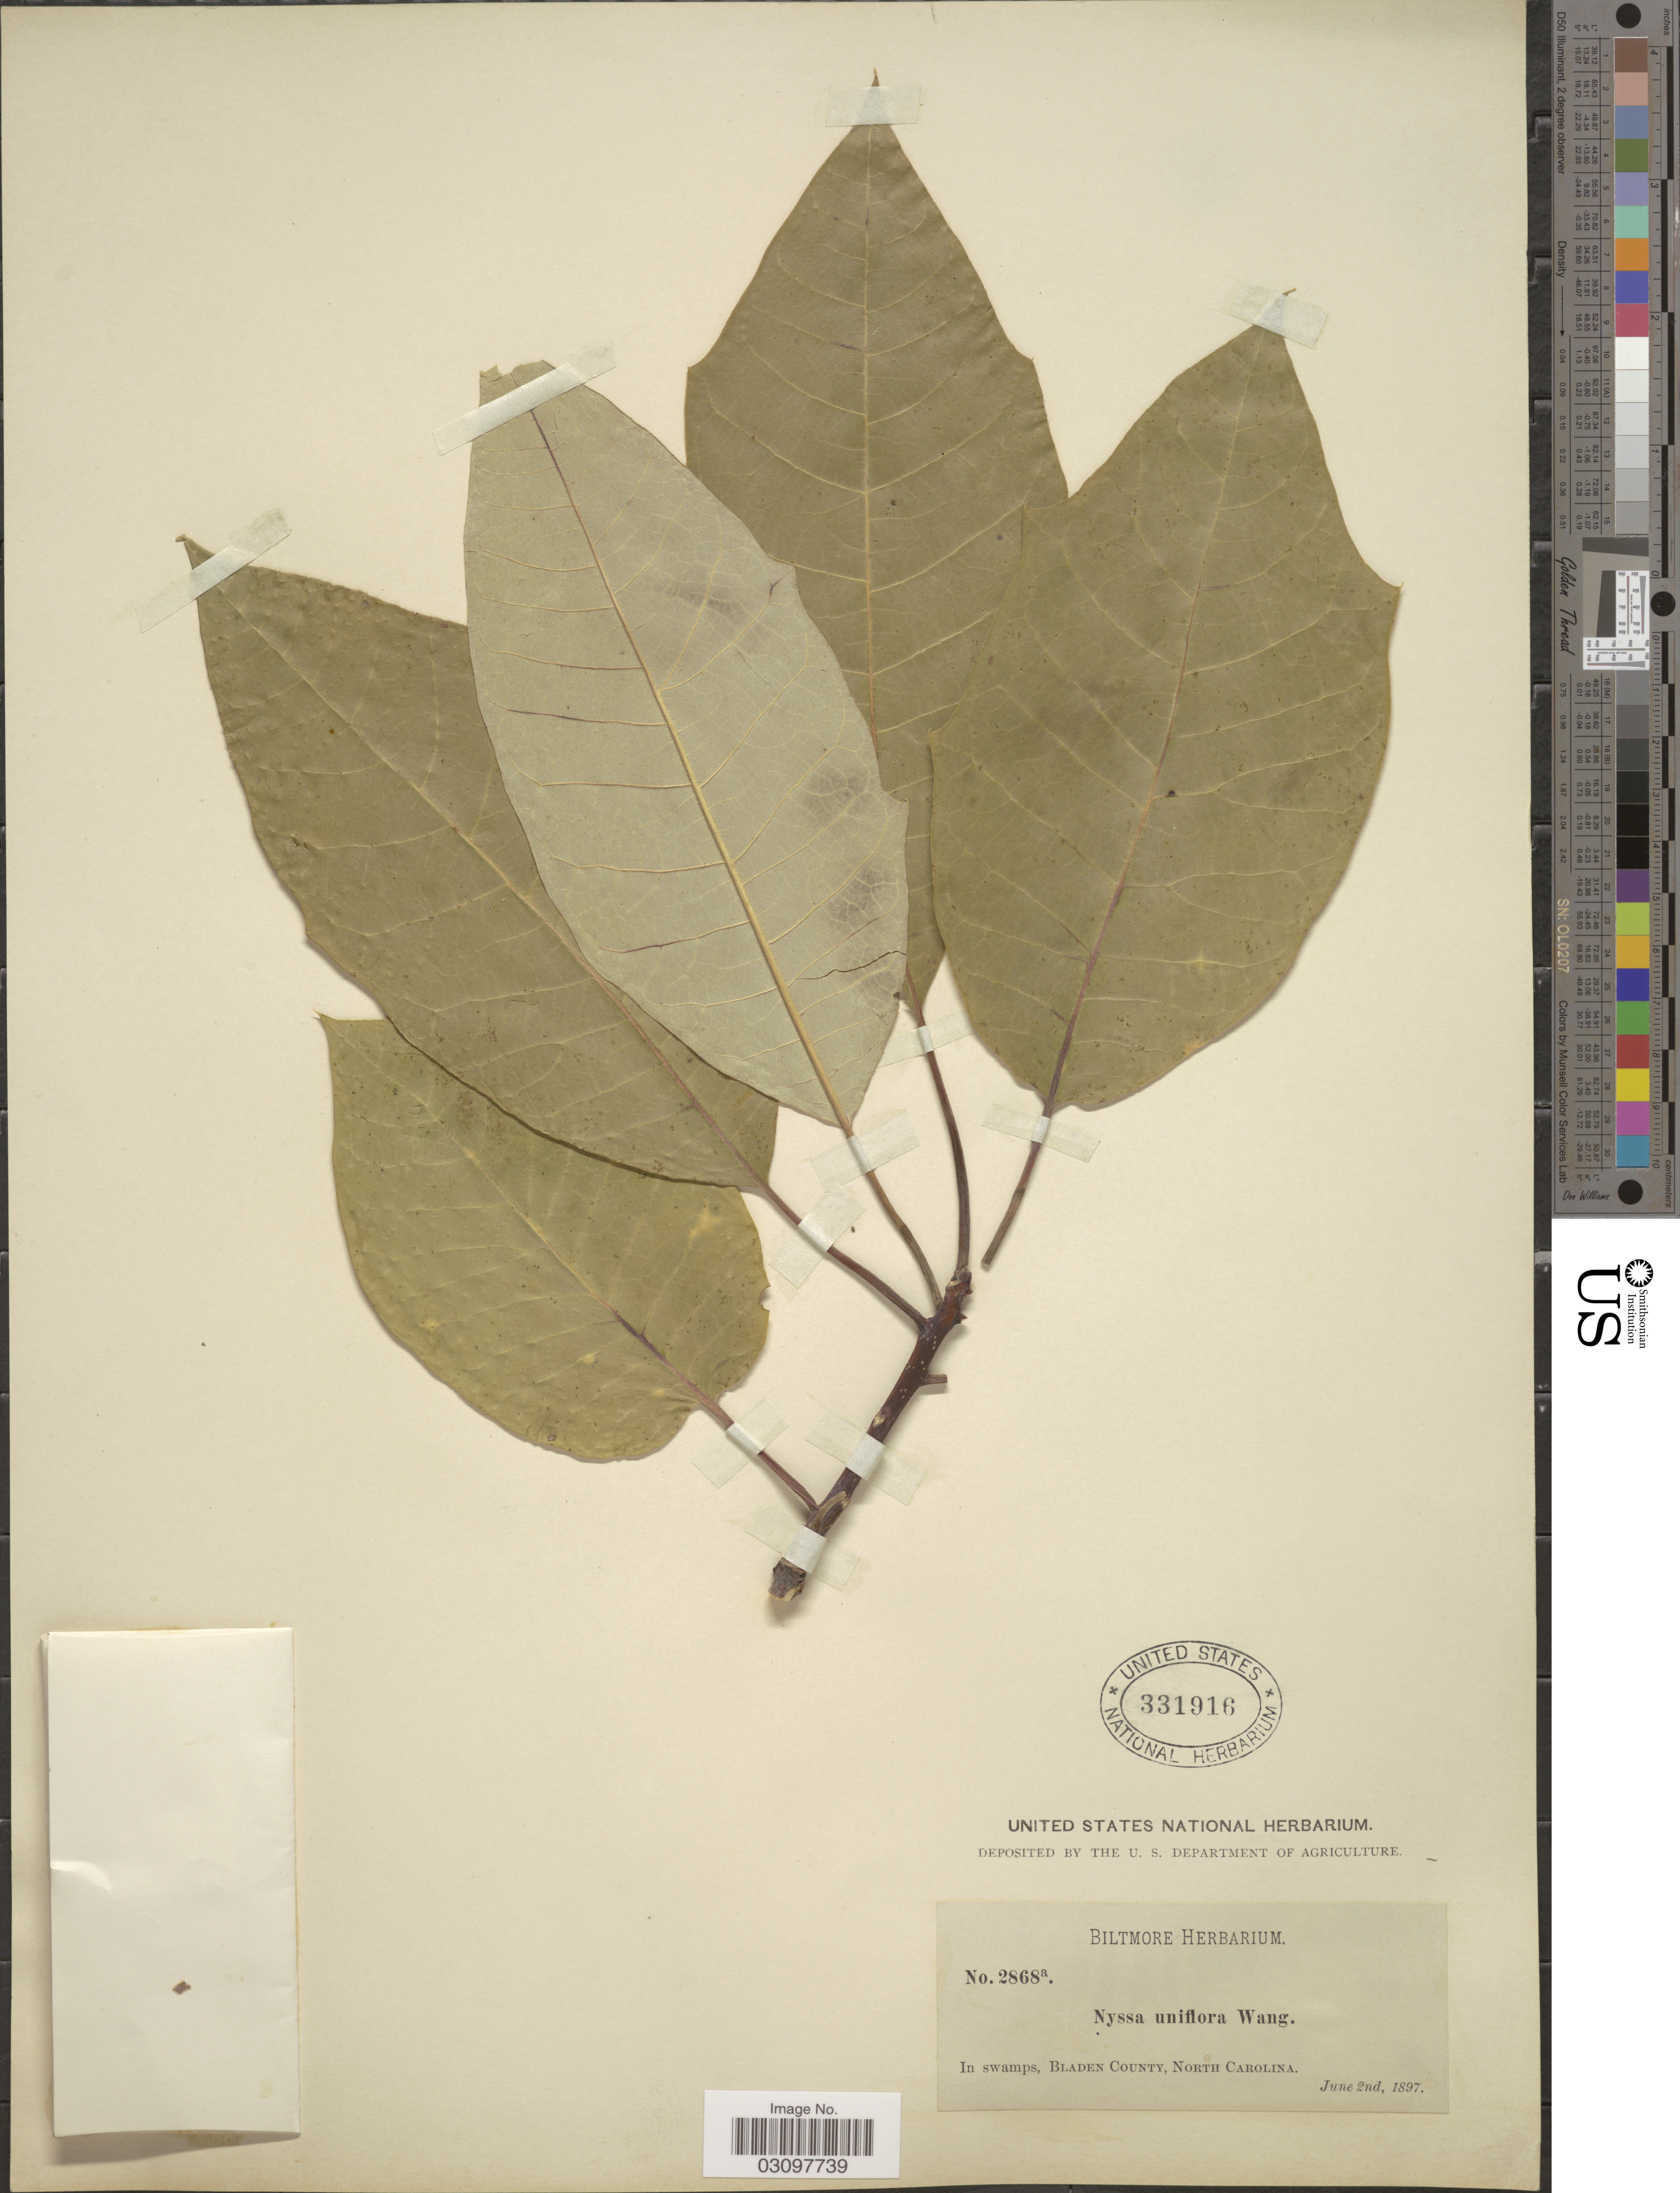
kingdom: Plantae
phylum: Tracheophyta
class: Magnoliopsida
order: Cornales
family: Nyssaceae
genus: Nyssa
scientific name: Nyssa aquatica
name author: L.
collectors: ex herb. Biltmore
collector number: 2868a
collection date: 1897-06-02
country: United States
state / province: North Carolina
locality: In swamps, Bladen County.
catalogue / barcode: US 331916